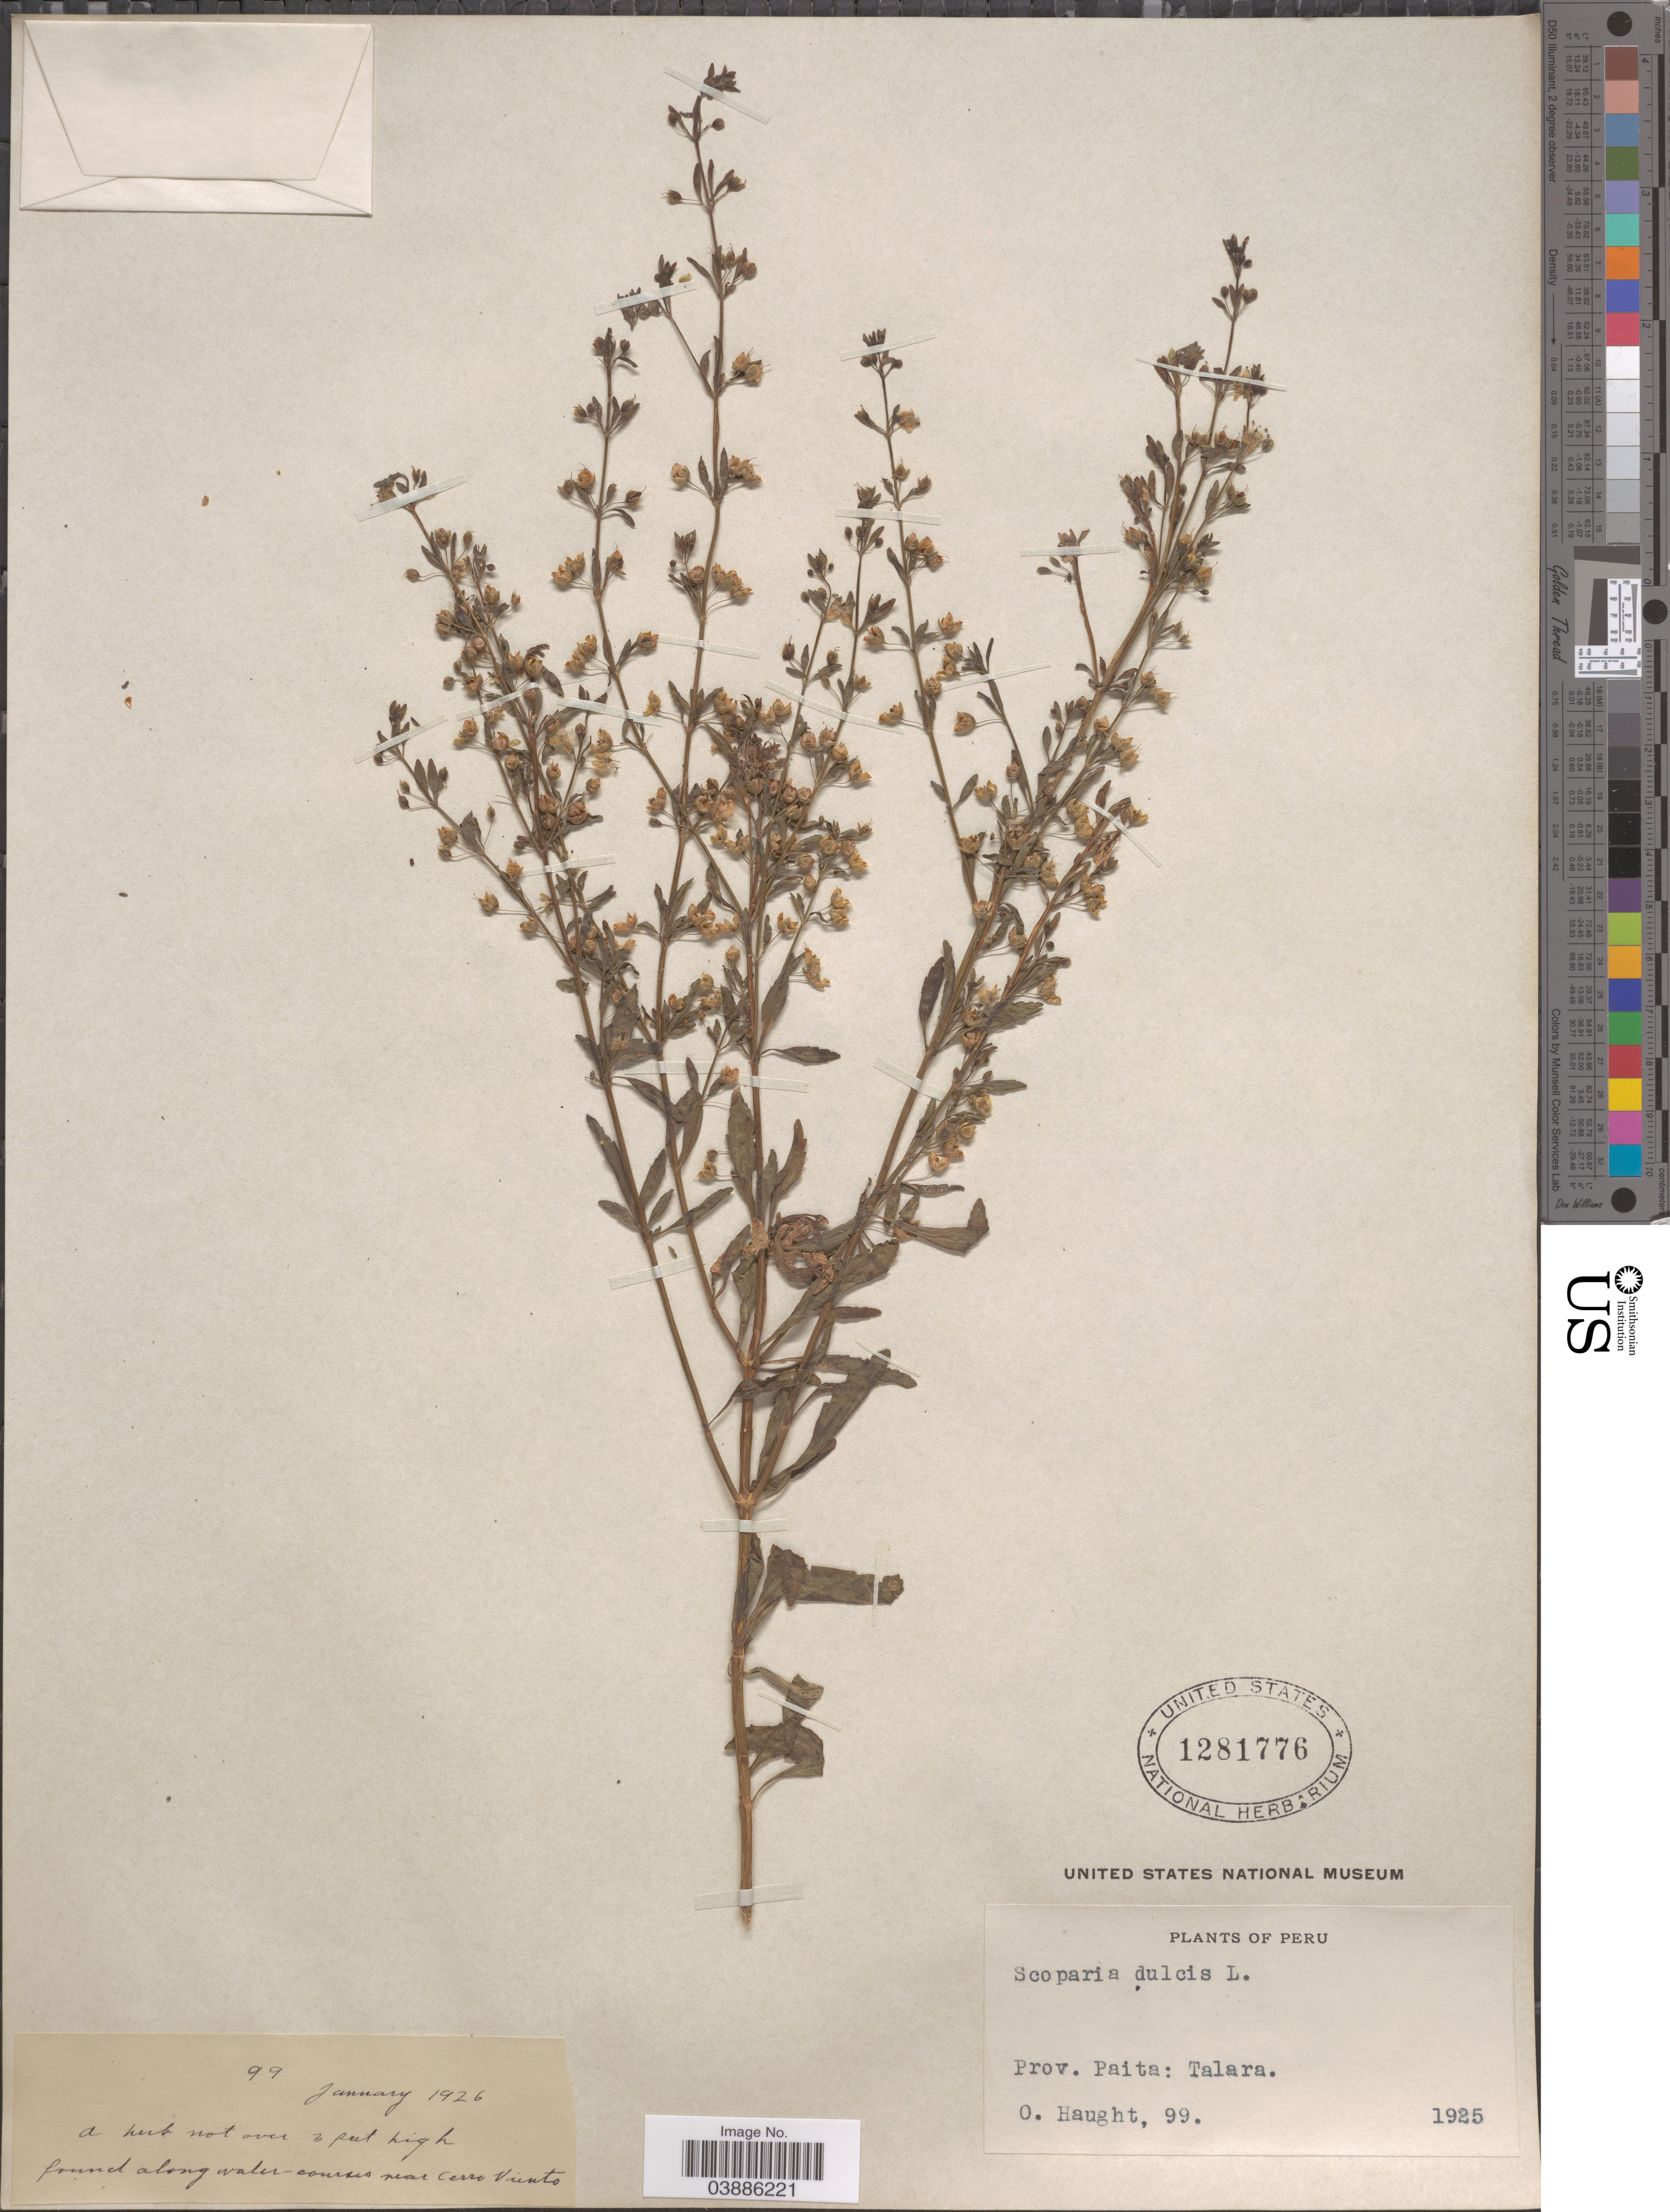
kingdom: Plantae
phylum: Tracheophyta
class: Magnoliopsida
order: Lamiales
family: Plantaginaceae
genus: Scoparia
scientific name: Scoparia dulcis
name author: L.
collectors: O. Haught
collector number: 99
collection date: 1926-01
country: Peru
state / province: Piura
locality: Near Cerro Viento, Talara, Prov. Paita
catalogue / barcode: US 1281776